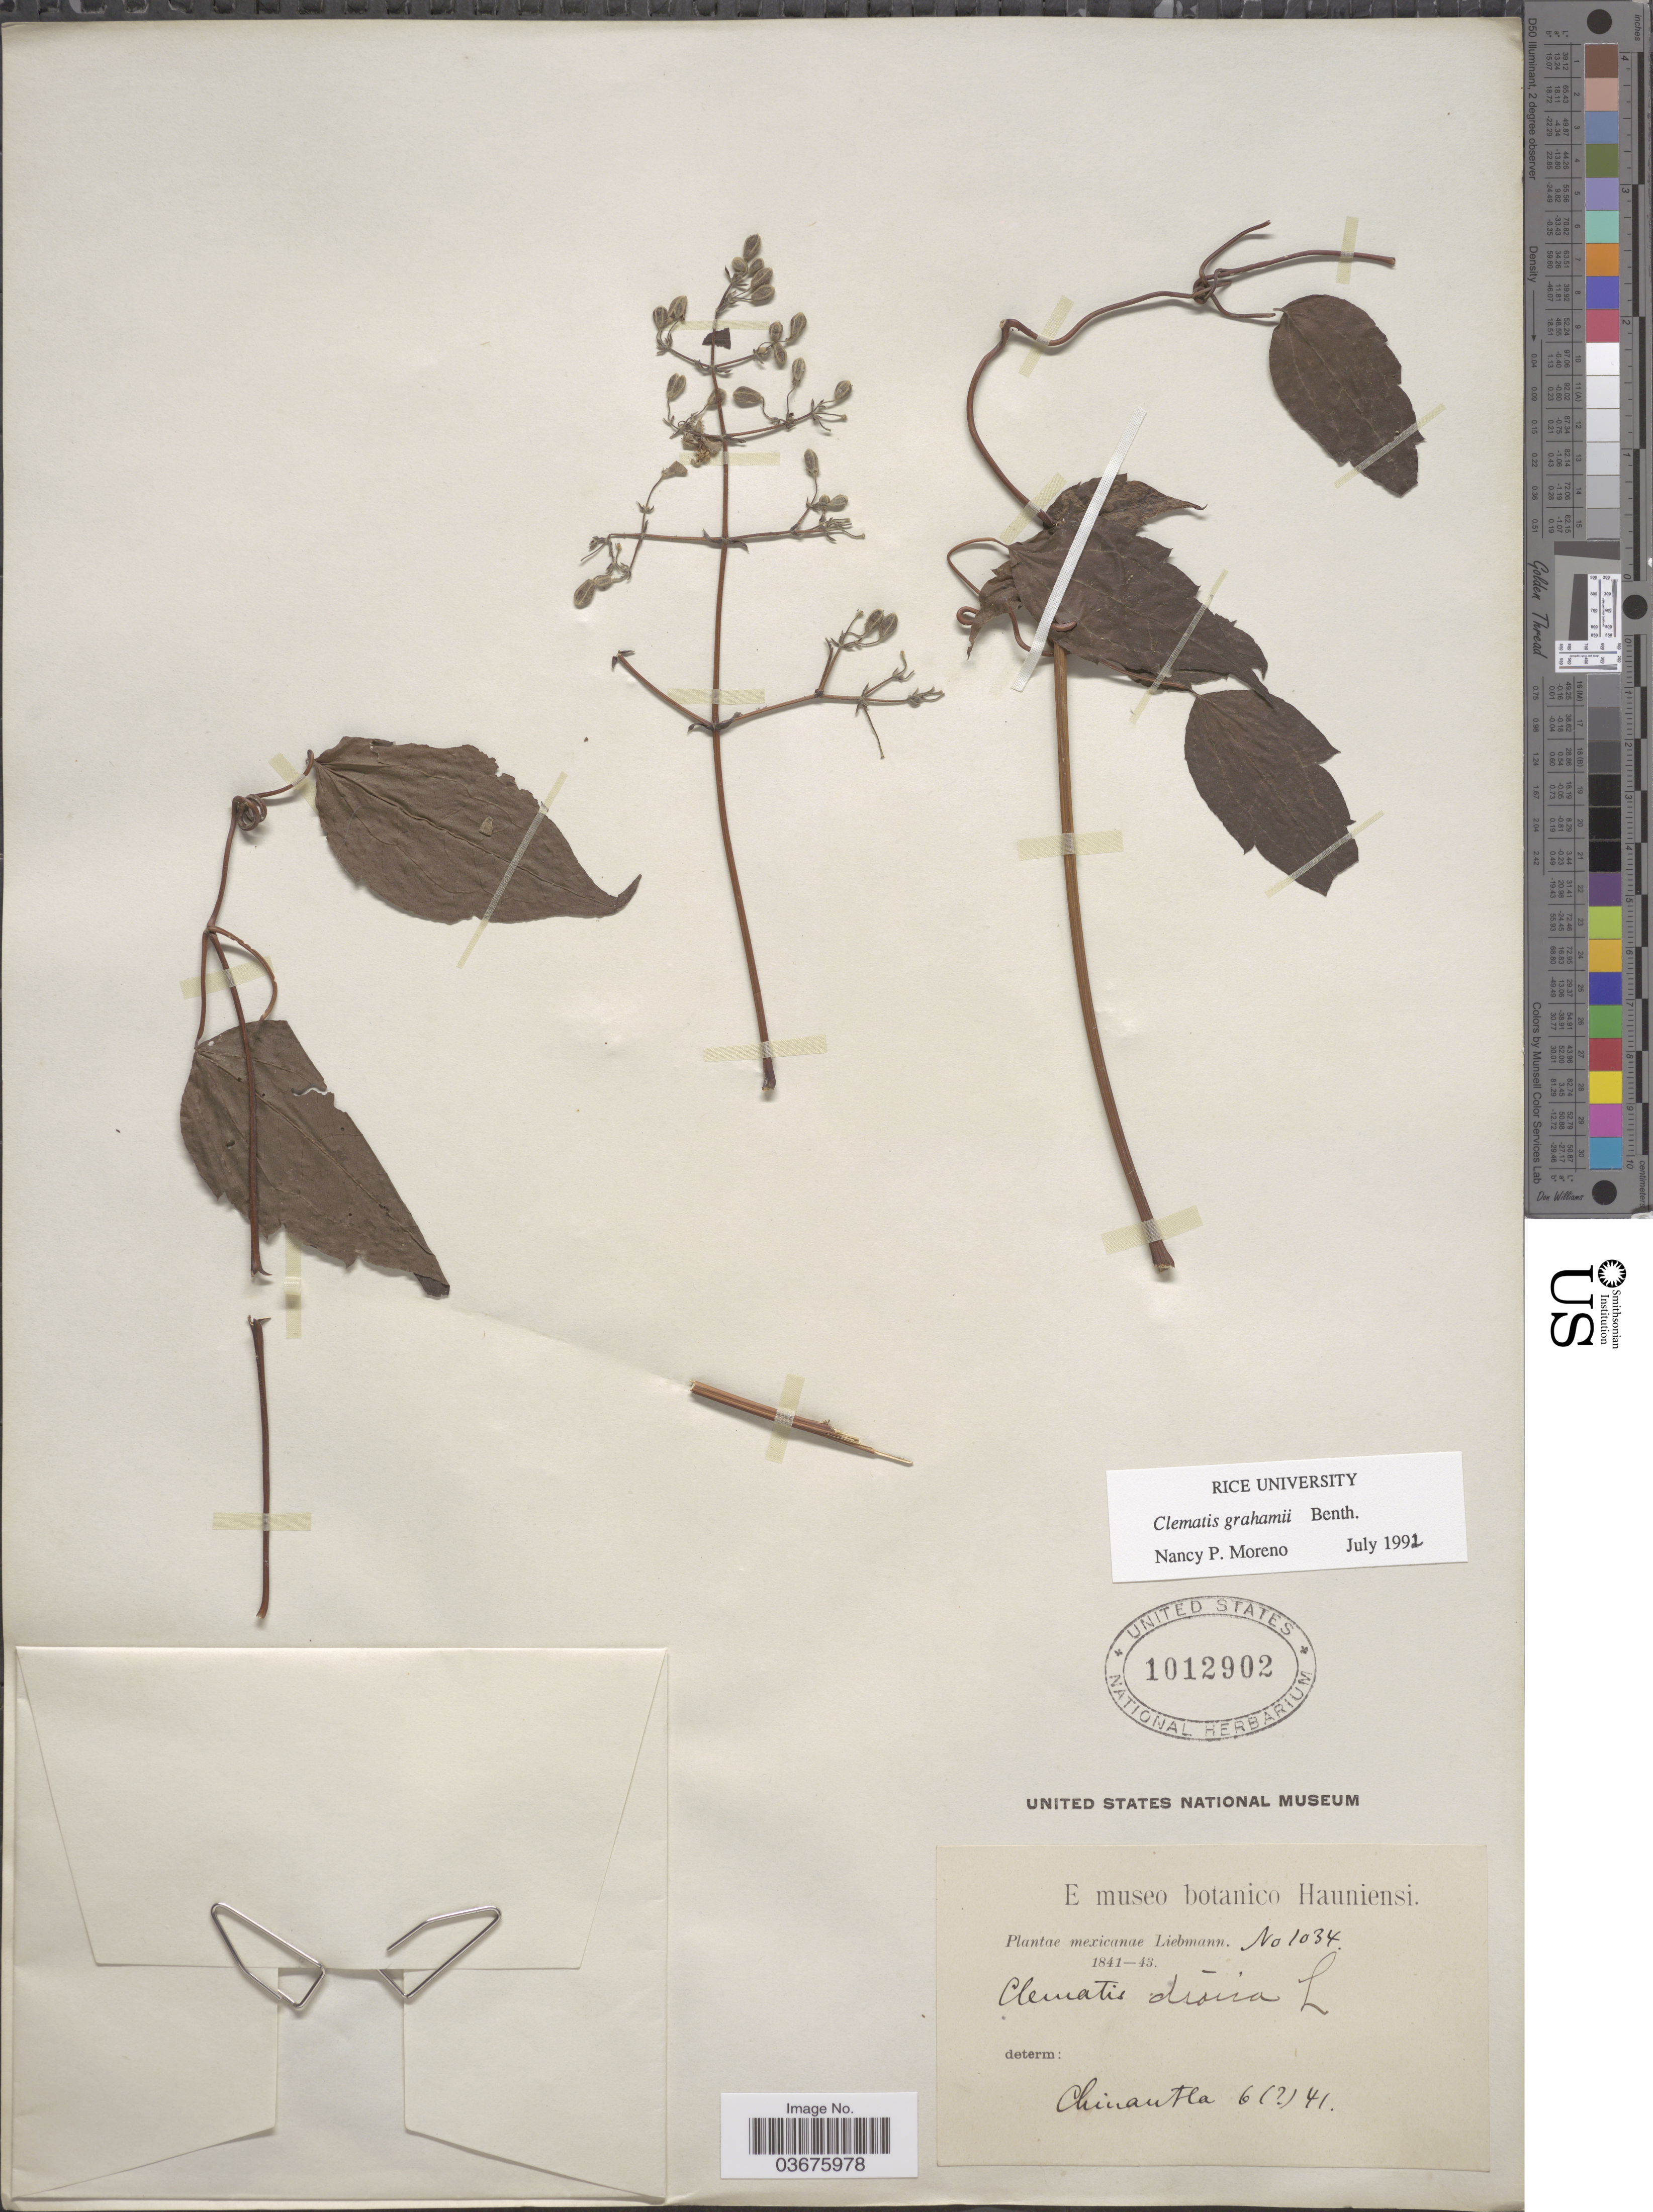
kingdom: Plantae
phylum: Tracheophyta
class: Magnoliopsida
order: Ranunculales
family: Ranunculaceae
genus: Clematis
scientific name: Clematis grahamii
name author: Benth.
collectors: Liebmann, --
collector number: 1034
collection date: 1841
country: Mexico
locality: Chinantla.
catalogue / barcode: US 1012902